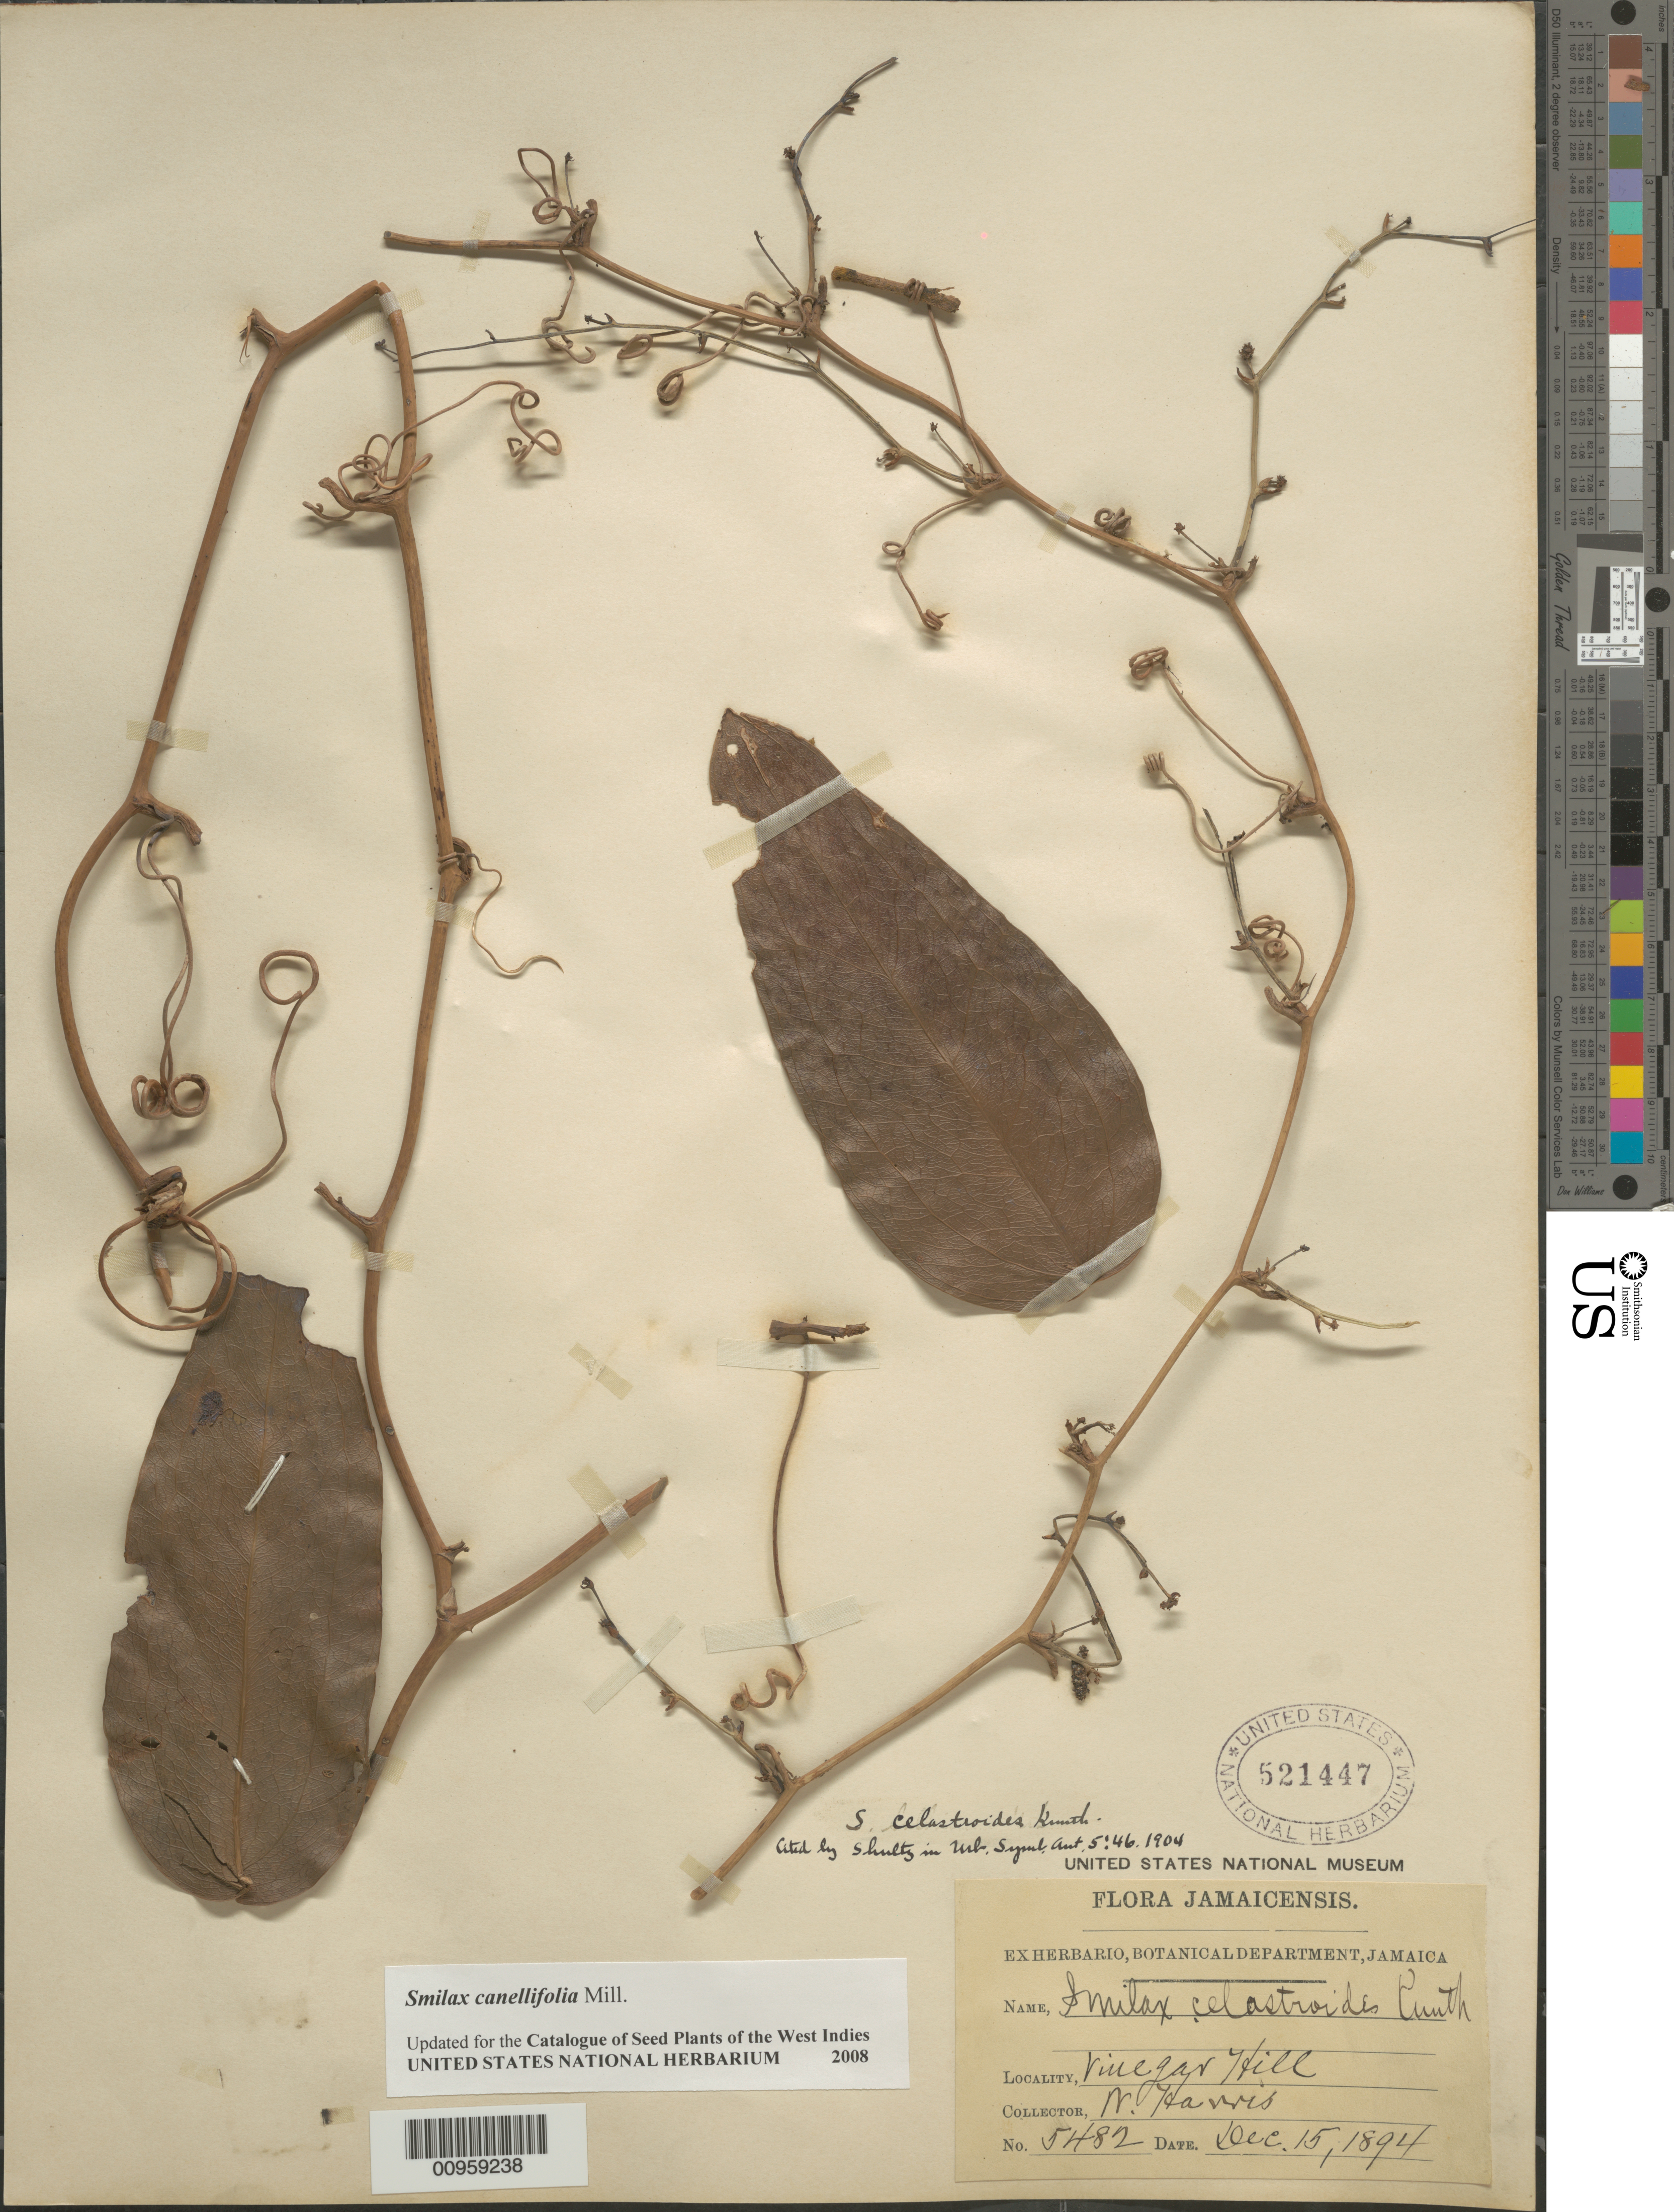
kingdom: Plantae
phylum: Tracheophyta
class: Liliopsida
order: Liliales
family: Smilacaceae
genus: Smilax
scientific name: Smilax canellifolia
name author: Mill.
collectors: W. H. Harris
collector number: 5482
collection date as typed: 15 Dec 1894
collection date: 1894-12-15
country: Jamaica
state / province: Westmoreland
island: Jamaica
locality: Vinegar Hill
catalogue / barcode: US 521447